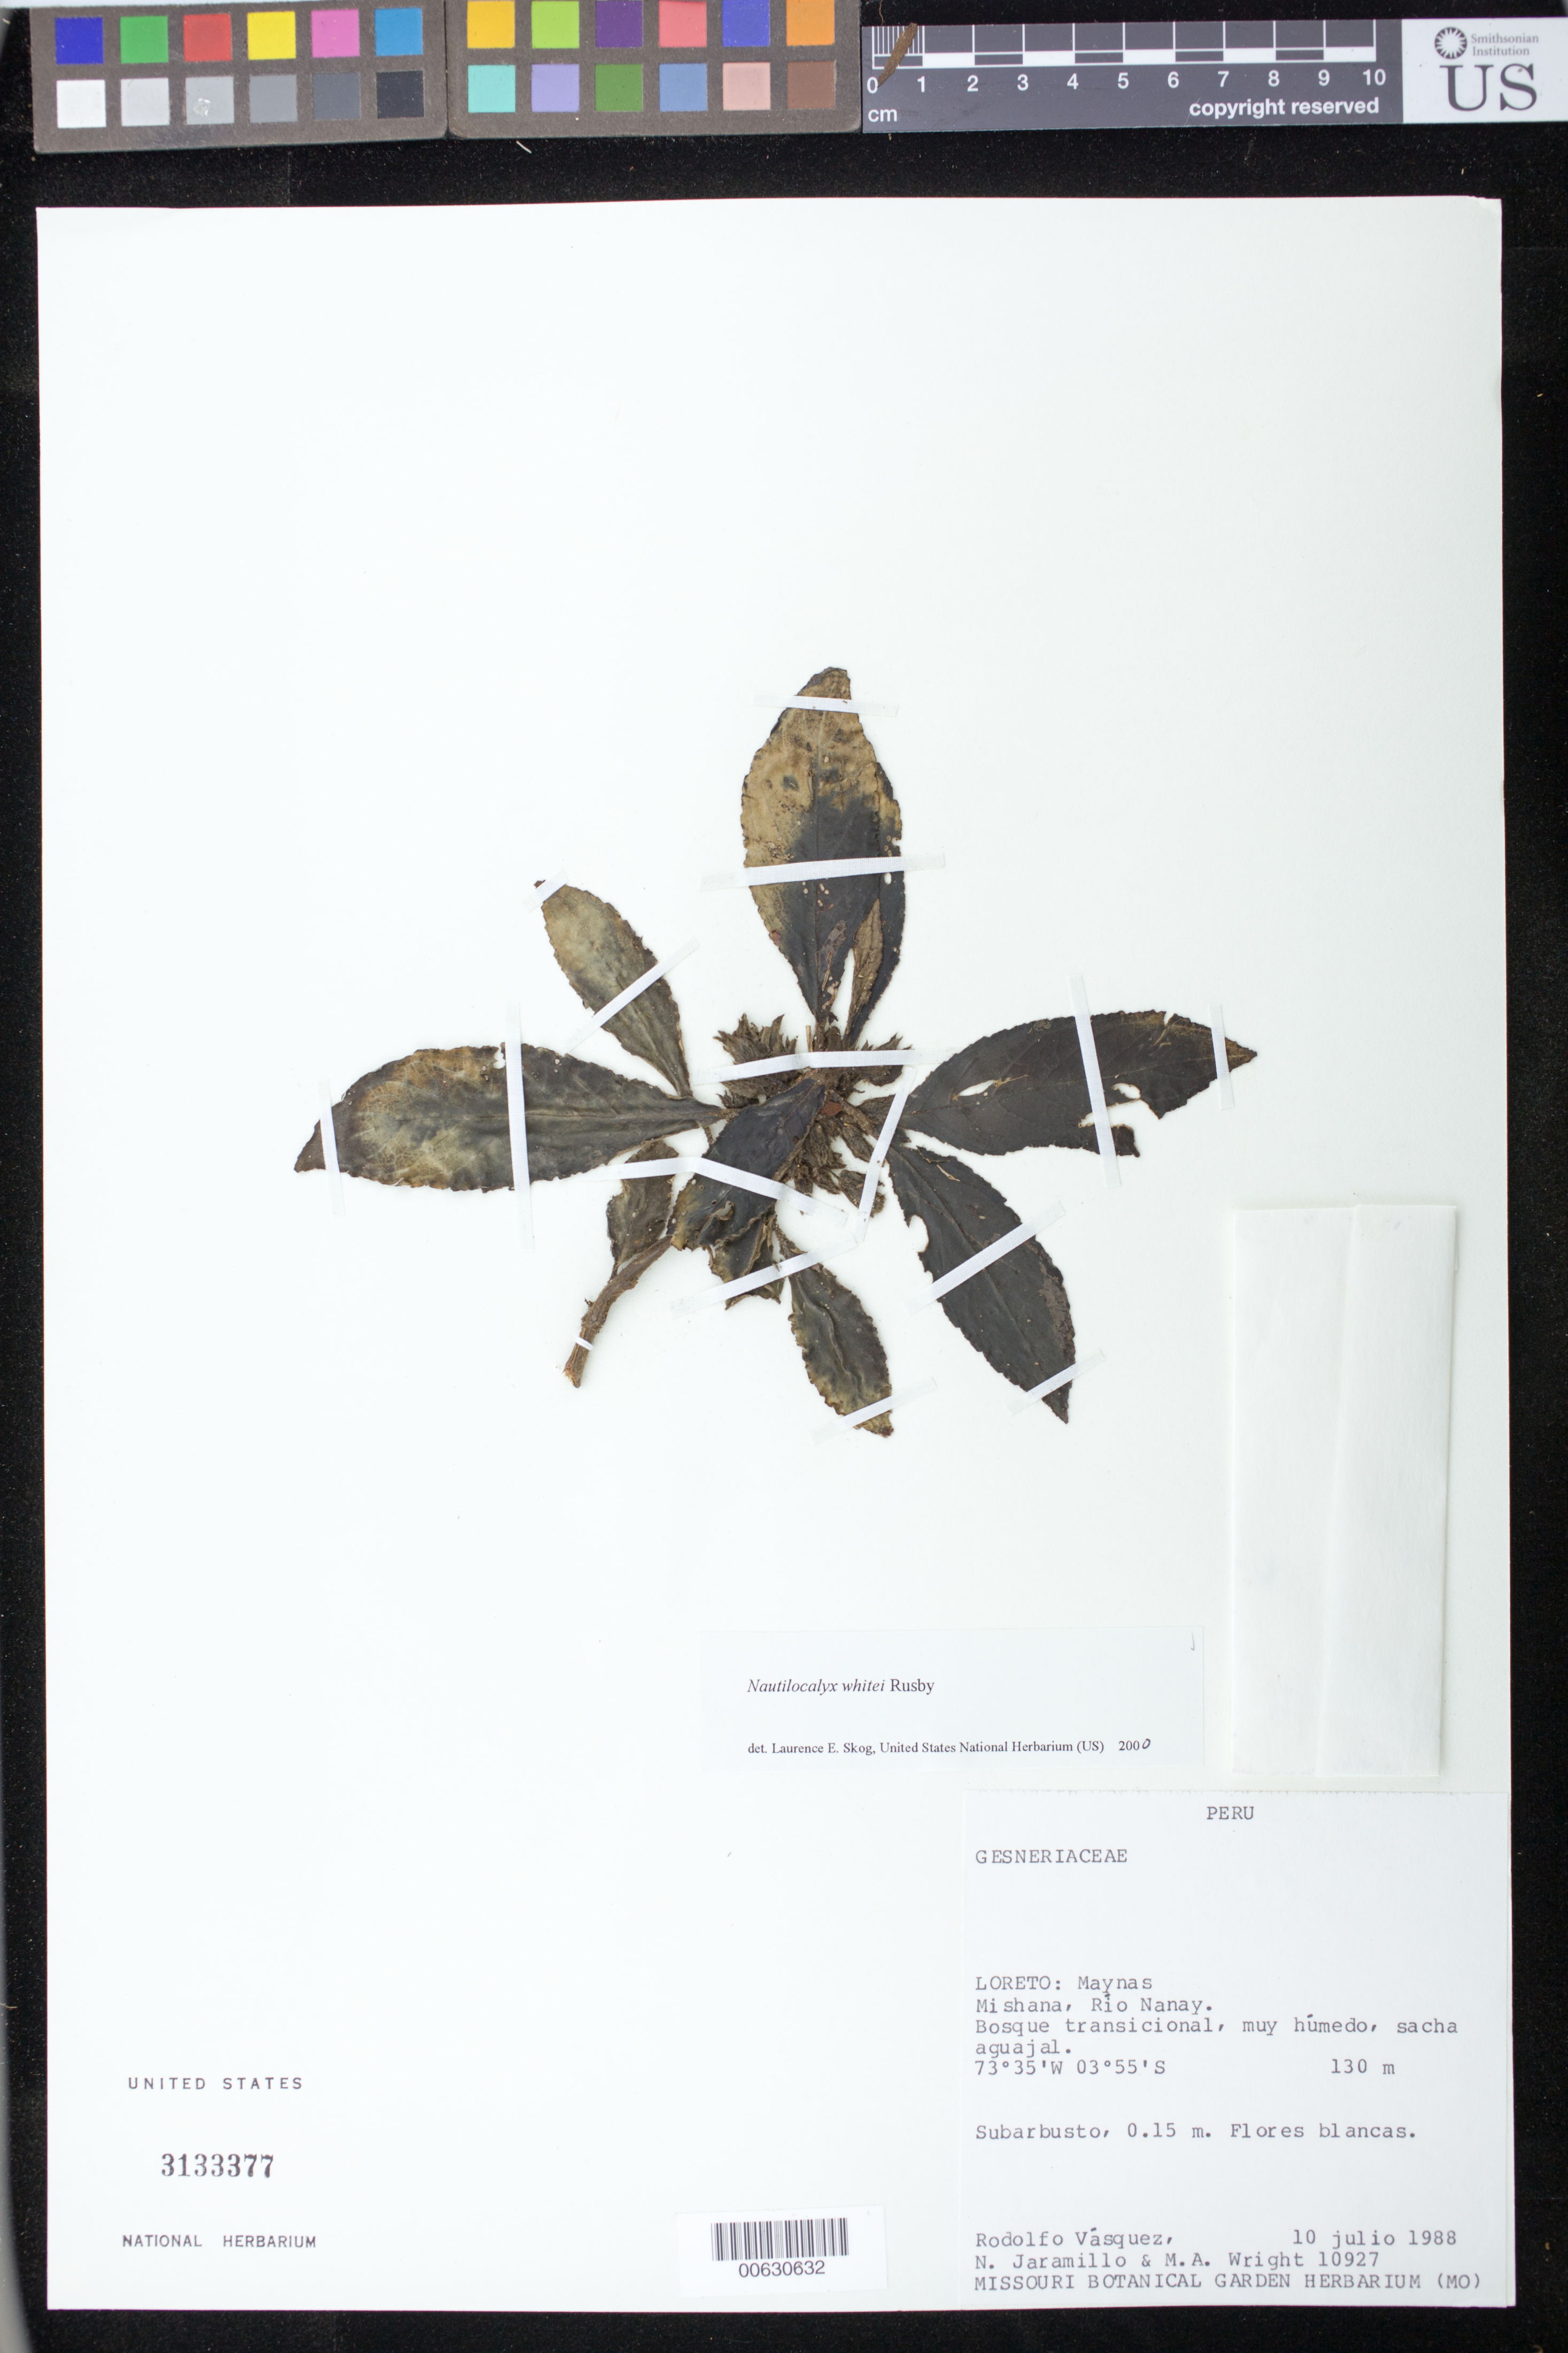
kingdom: Plantae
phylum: Tracheophyta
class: Magnoliopsida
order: Lamiales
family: Gesneriaceae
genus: Nautilocalyx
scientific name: Nautilocalyx whitei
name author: Rusby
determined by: Skog, Laurence E.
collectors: R. Vásquez, N. Jaramillo & M. Wright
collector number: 10927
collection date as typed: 10 Jul 1988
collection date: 1988-07-10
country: Peru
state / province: Loreto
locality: Prov. Maynas; Mishana, Río Nanay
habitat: Bosque transicional, muy húmedo, sacha aguajal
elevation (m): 130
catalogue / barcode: US 3133377